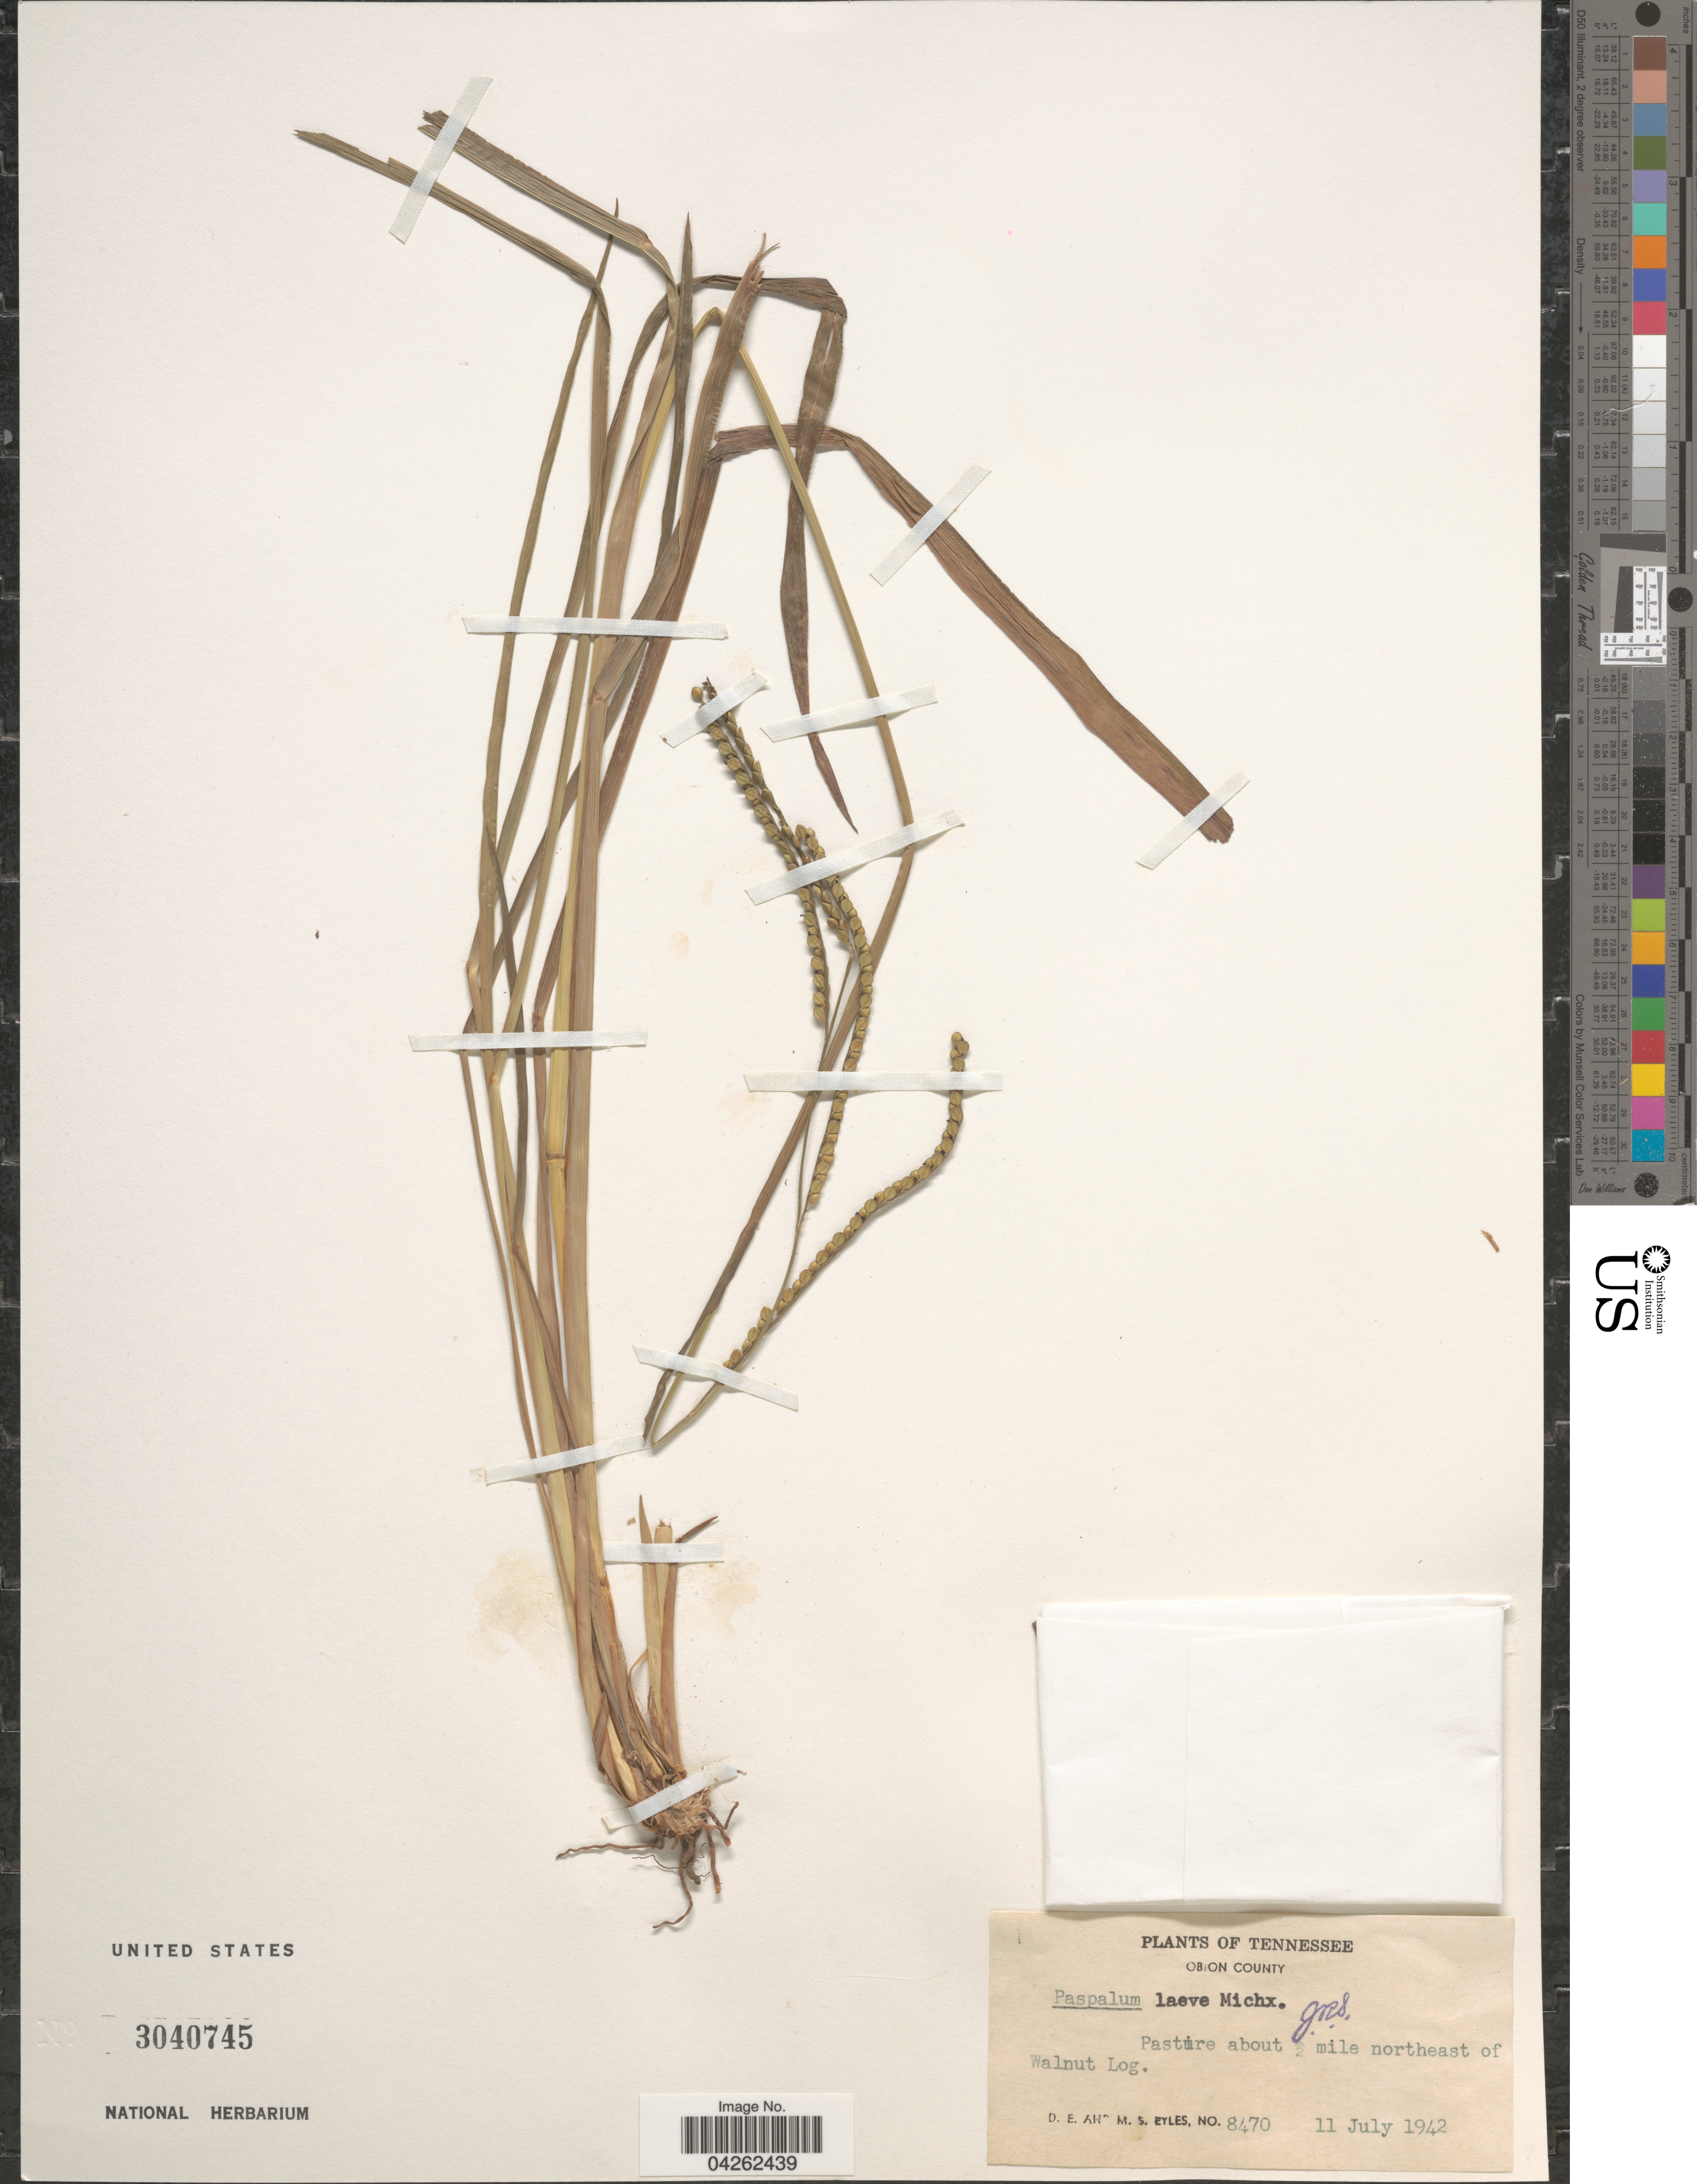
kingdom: Plantae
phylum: Tracheophyta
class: Liliopsida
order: Poales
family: Poaceae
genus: Paspalum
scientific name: Paspalum laeve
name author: Michx.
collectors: D. Eyles & M. Eyles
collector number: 8470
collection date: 1942-07-11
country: United States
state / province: Tennessee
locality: Obion County. Pasture about ½ mile northeast of Walnut Log.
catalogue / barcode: US 3040745